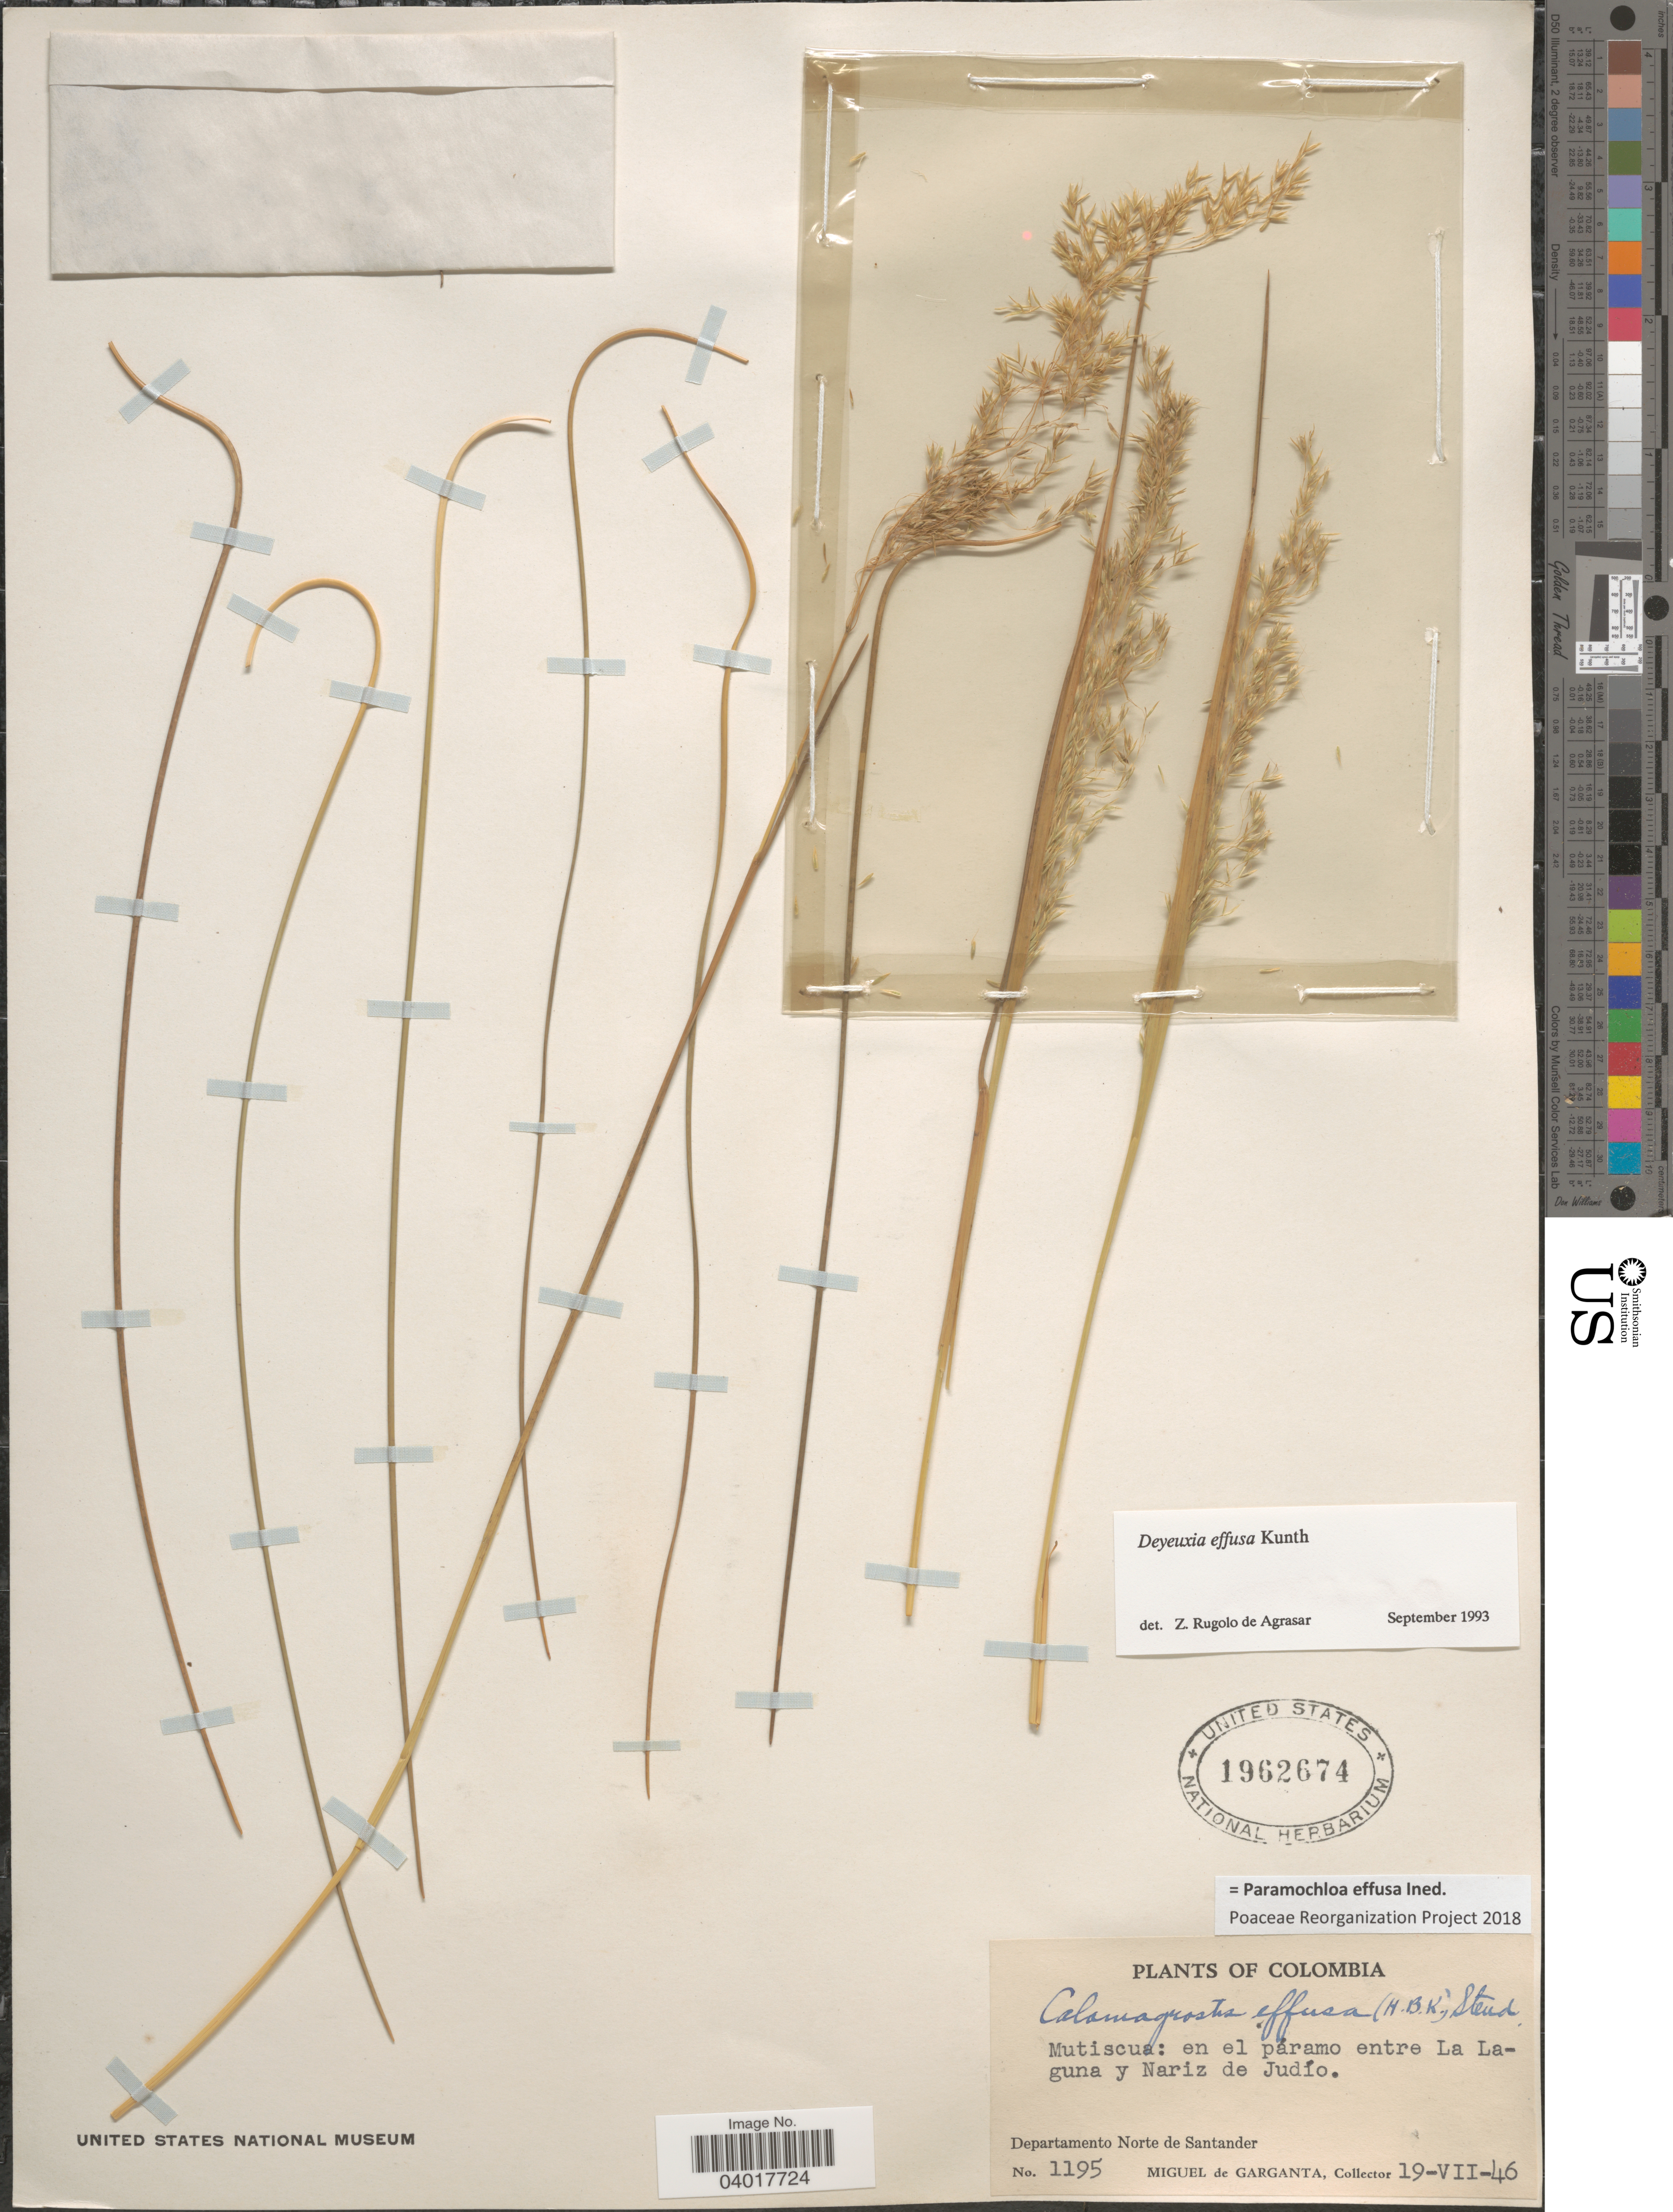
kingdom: Plantae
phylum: Tracheophyta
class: Liliopsida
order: Poales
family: Poaceae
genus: Paramochloa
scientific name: Paramochloa effusa ined.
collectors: M. Garganta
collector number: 1195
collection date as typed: Transcribed d/m/y: 19/7/46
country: Colombia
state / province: Norte de Santander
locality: Mutiscua: en el páramo entre La Laguna y Nariz de Judío. Departamento Norte de Santander.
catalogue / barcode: US 1962674